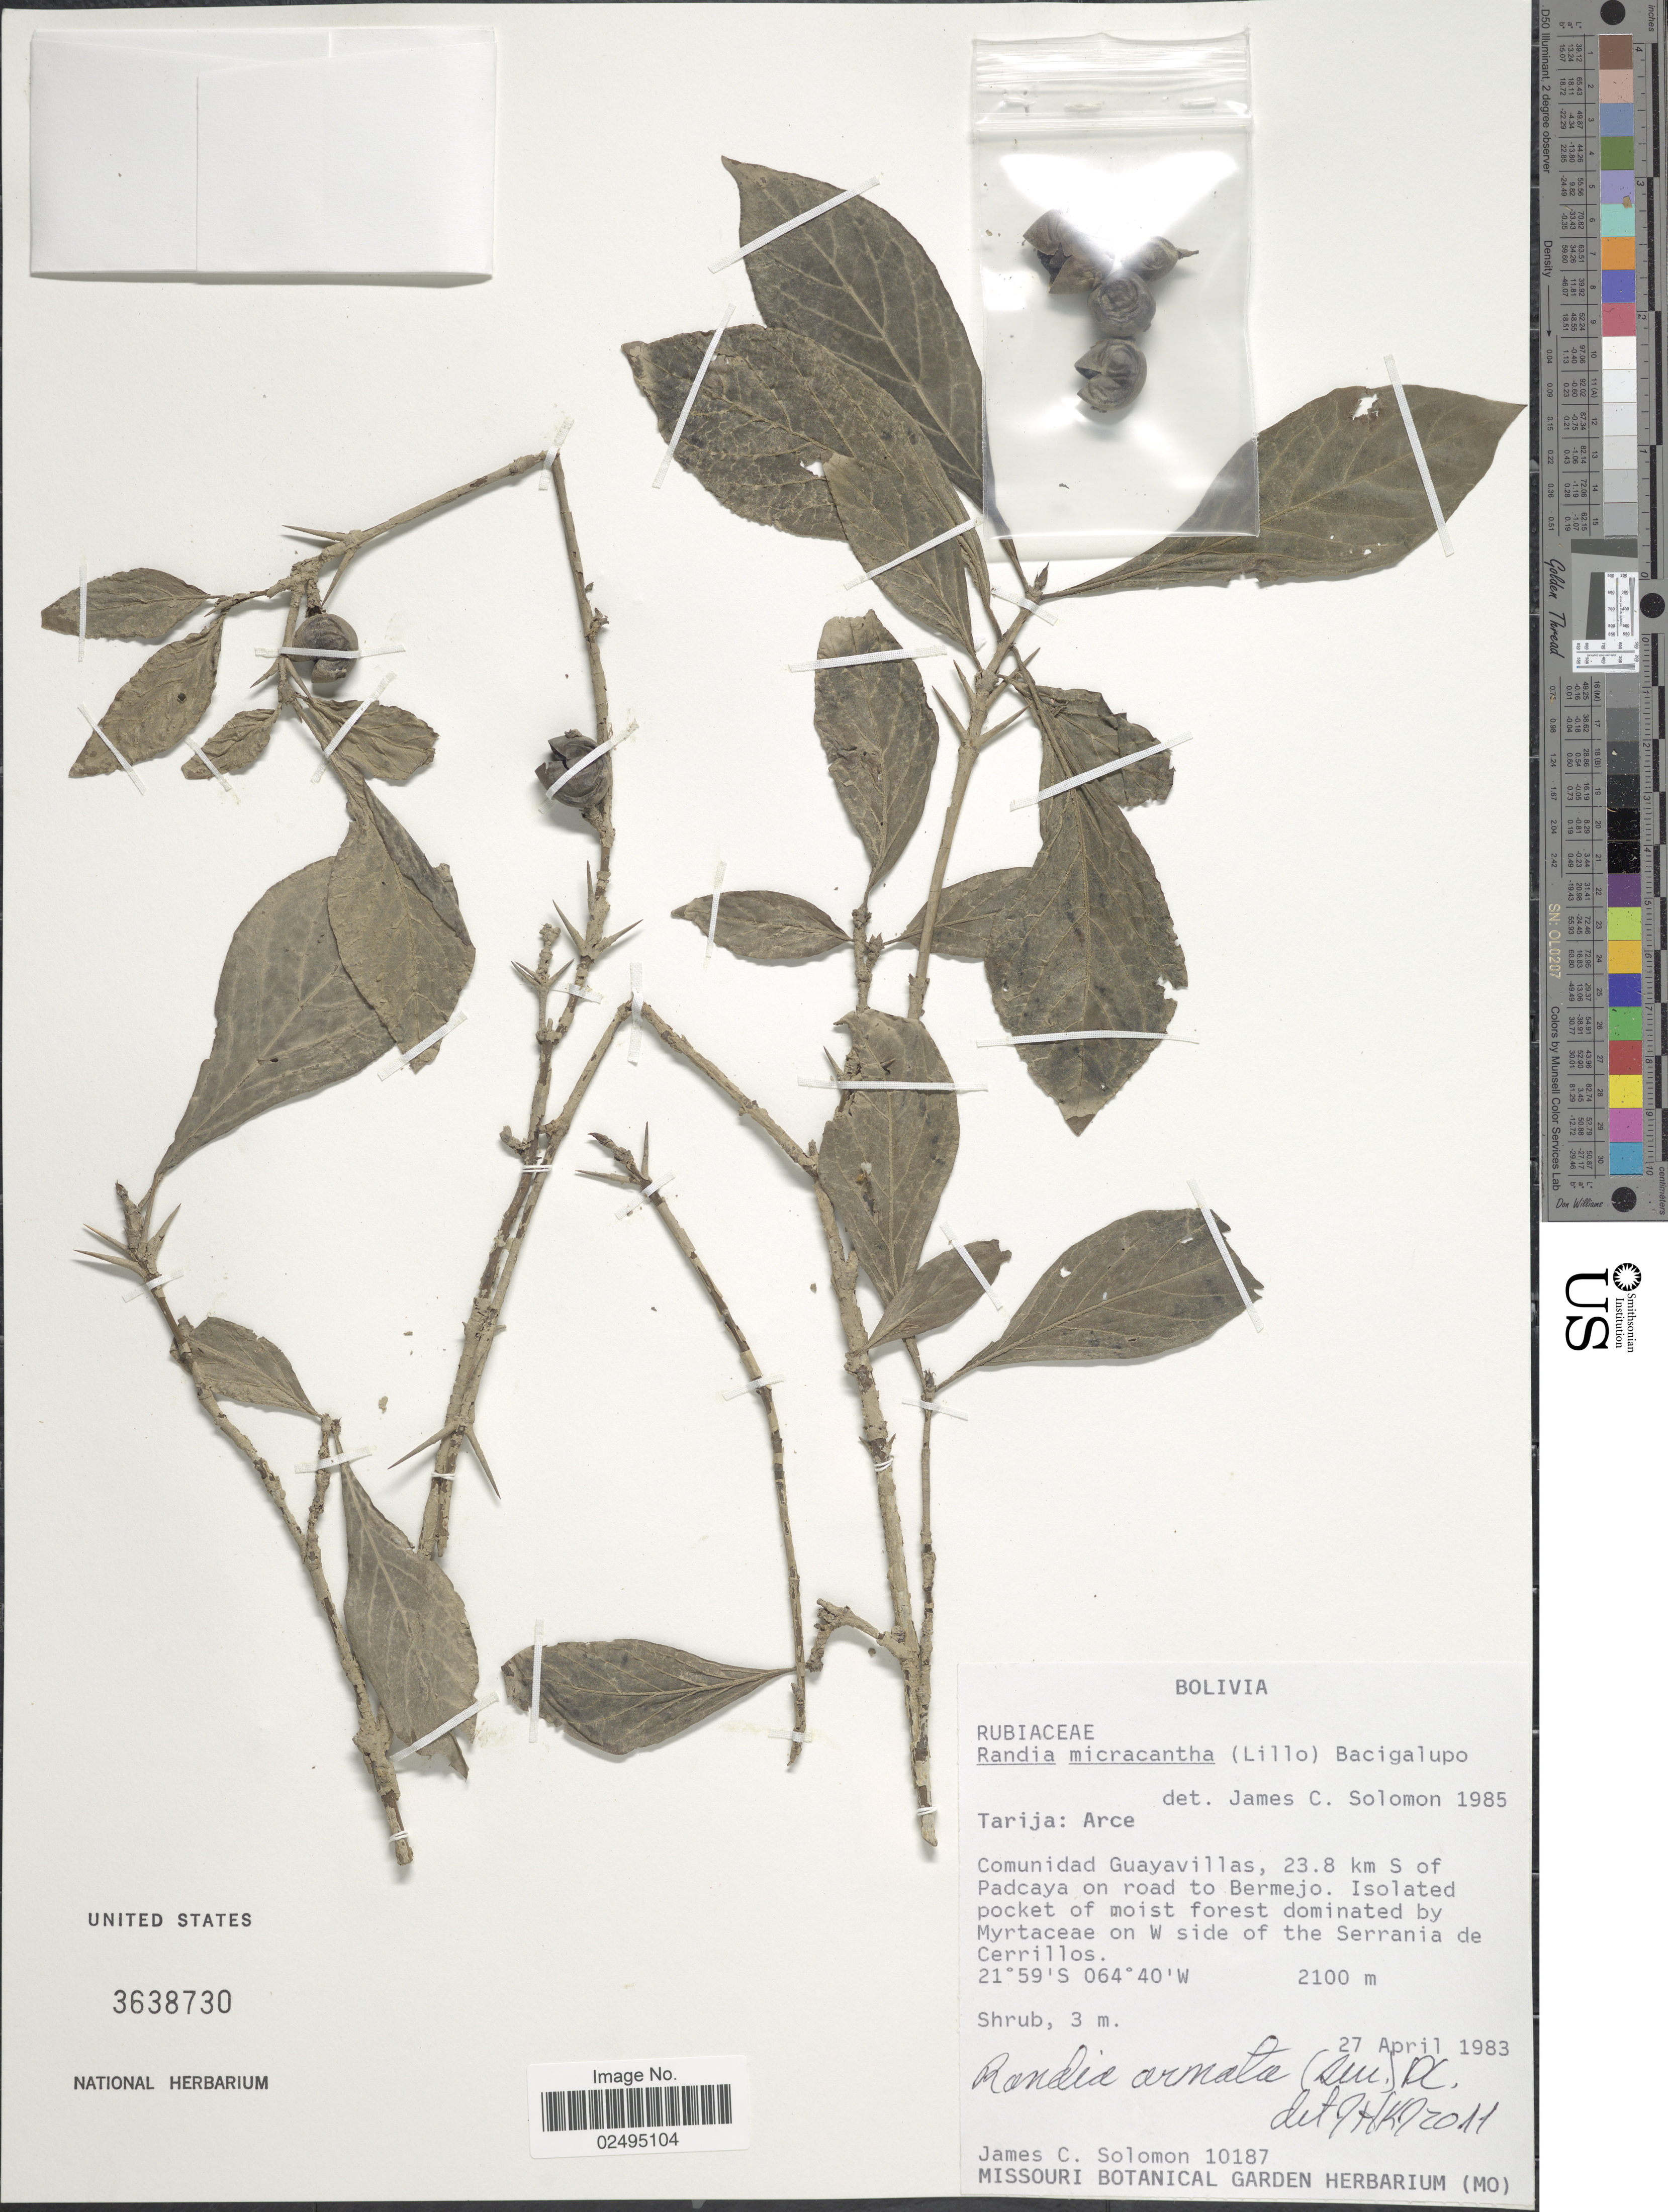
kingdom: Plantae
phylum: Tracheophyta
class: Magnoliopsida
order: Gentianales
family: Rubiaceae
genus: Randia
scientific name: Randia armata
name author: (Sw.) DC.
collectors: J. C. Solomon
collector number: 10187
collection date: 1983-04-27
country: Bolivia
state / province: Tarija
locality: Arce, Comunidad Guayavillas, 23.8 km S of Padcaya on road to Bermejo.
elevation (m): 2100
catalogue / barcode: US 3638730